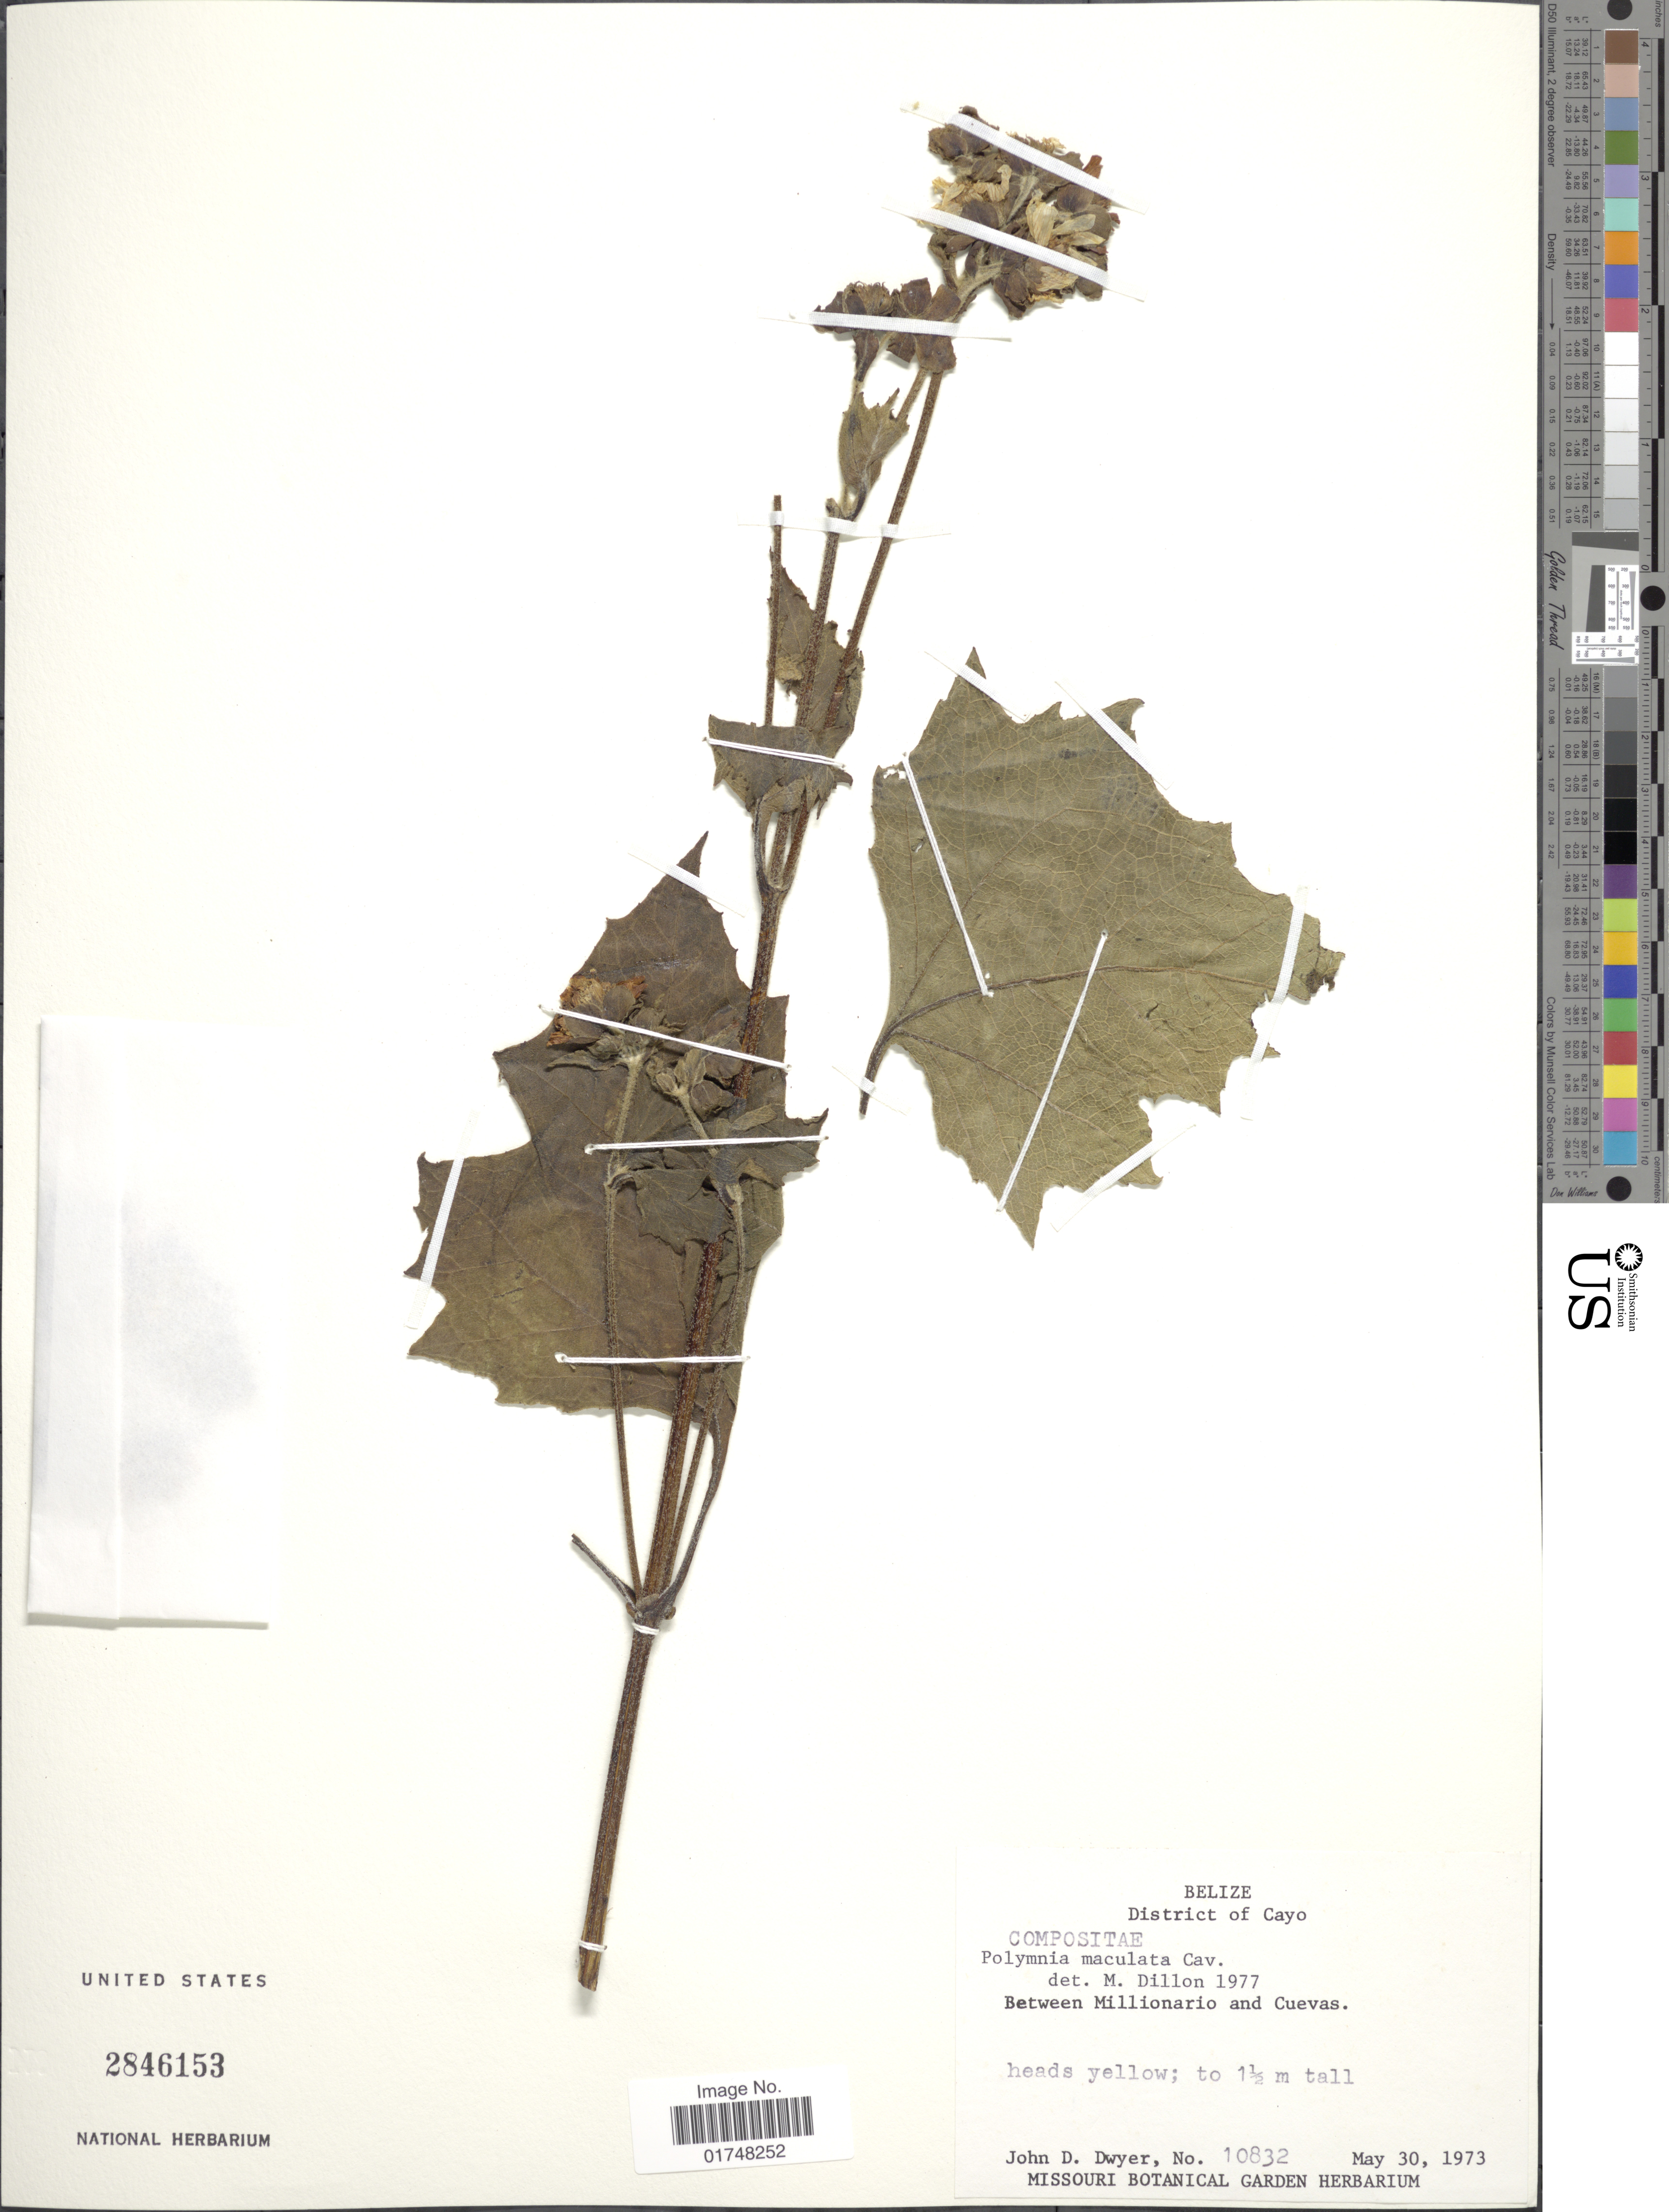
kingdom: Plantae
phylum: Tracheophyta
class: Magnoliopsida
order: Asterales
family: Asteraceae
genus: Smallanthus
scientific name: Smallanthus maculatus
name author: (Cav.) H. Rob.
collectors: J. D. Dwyer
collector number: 10832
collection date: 1973-05-30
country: Belize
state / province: Cayo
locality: Between Millionario and Cuevas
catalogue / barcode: US 2846153